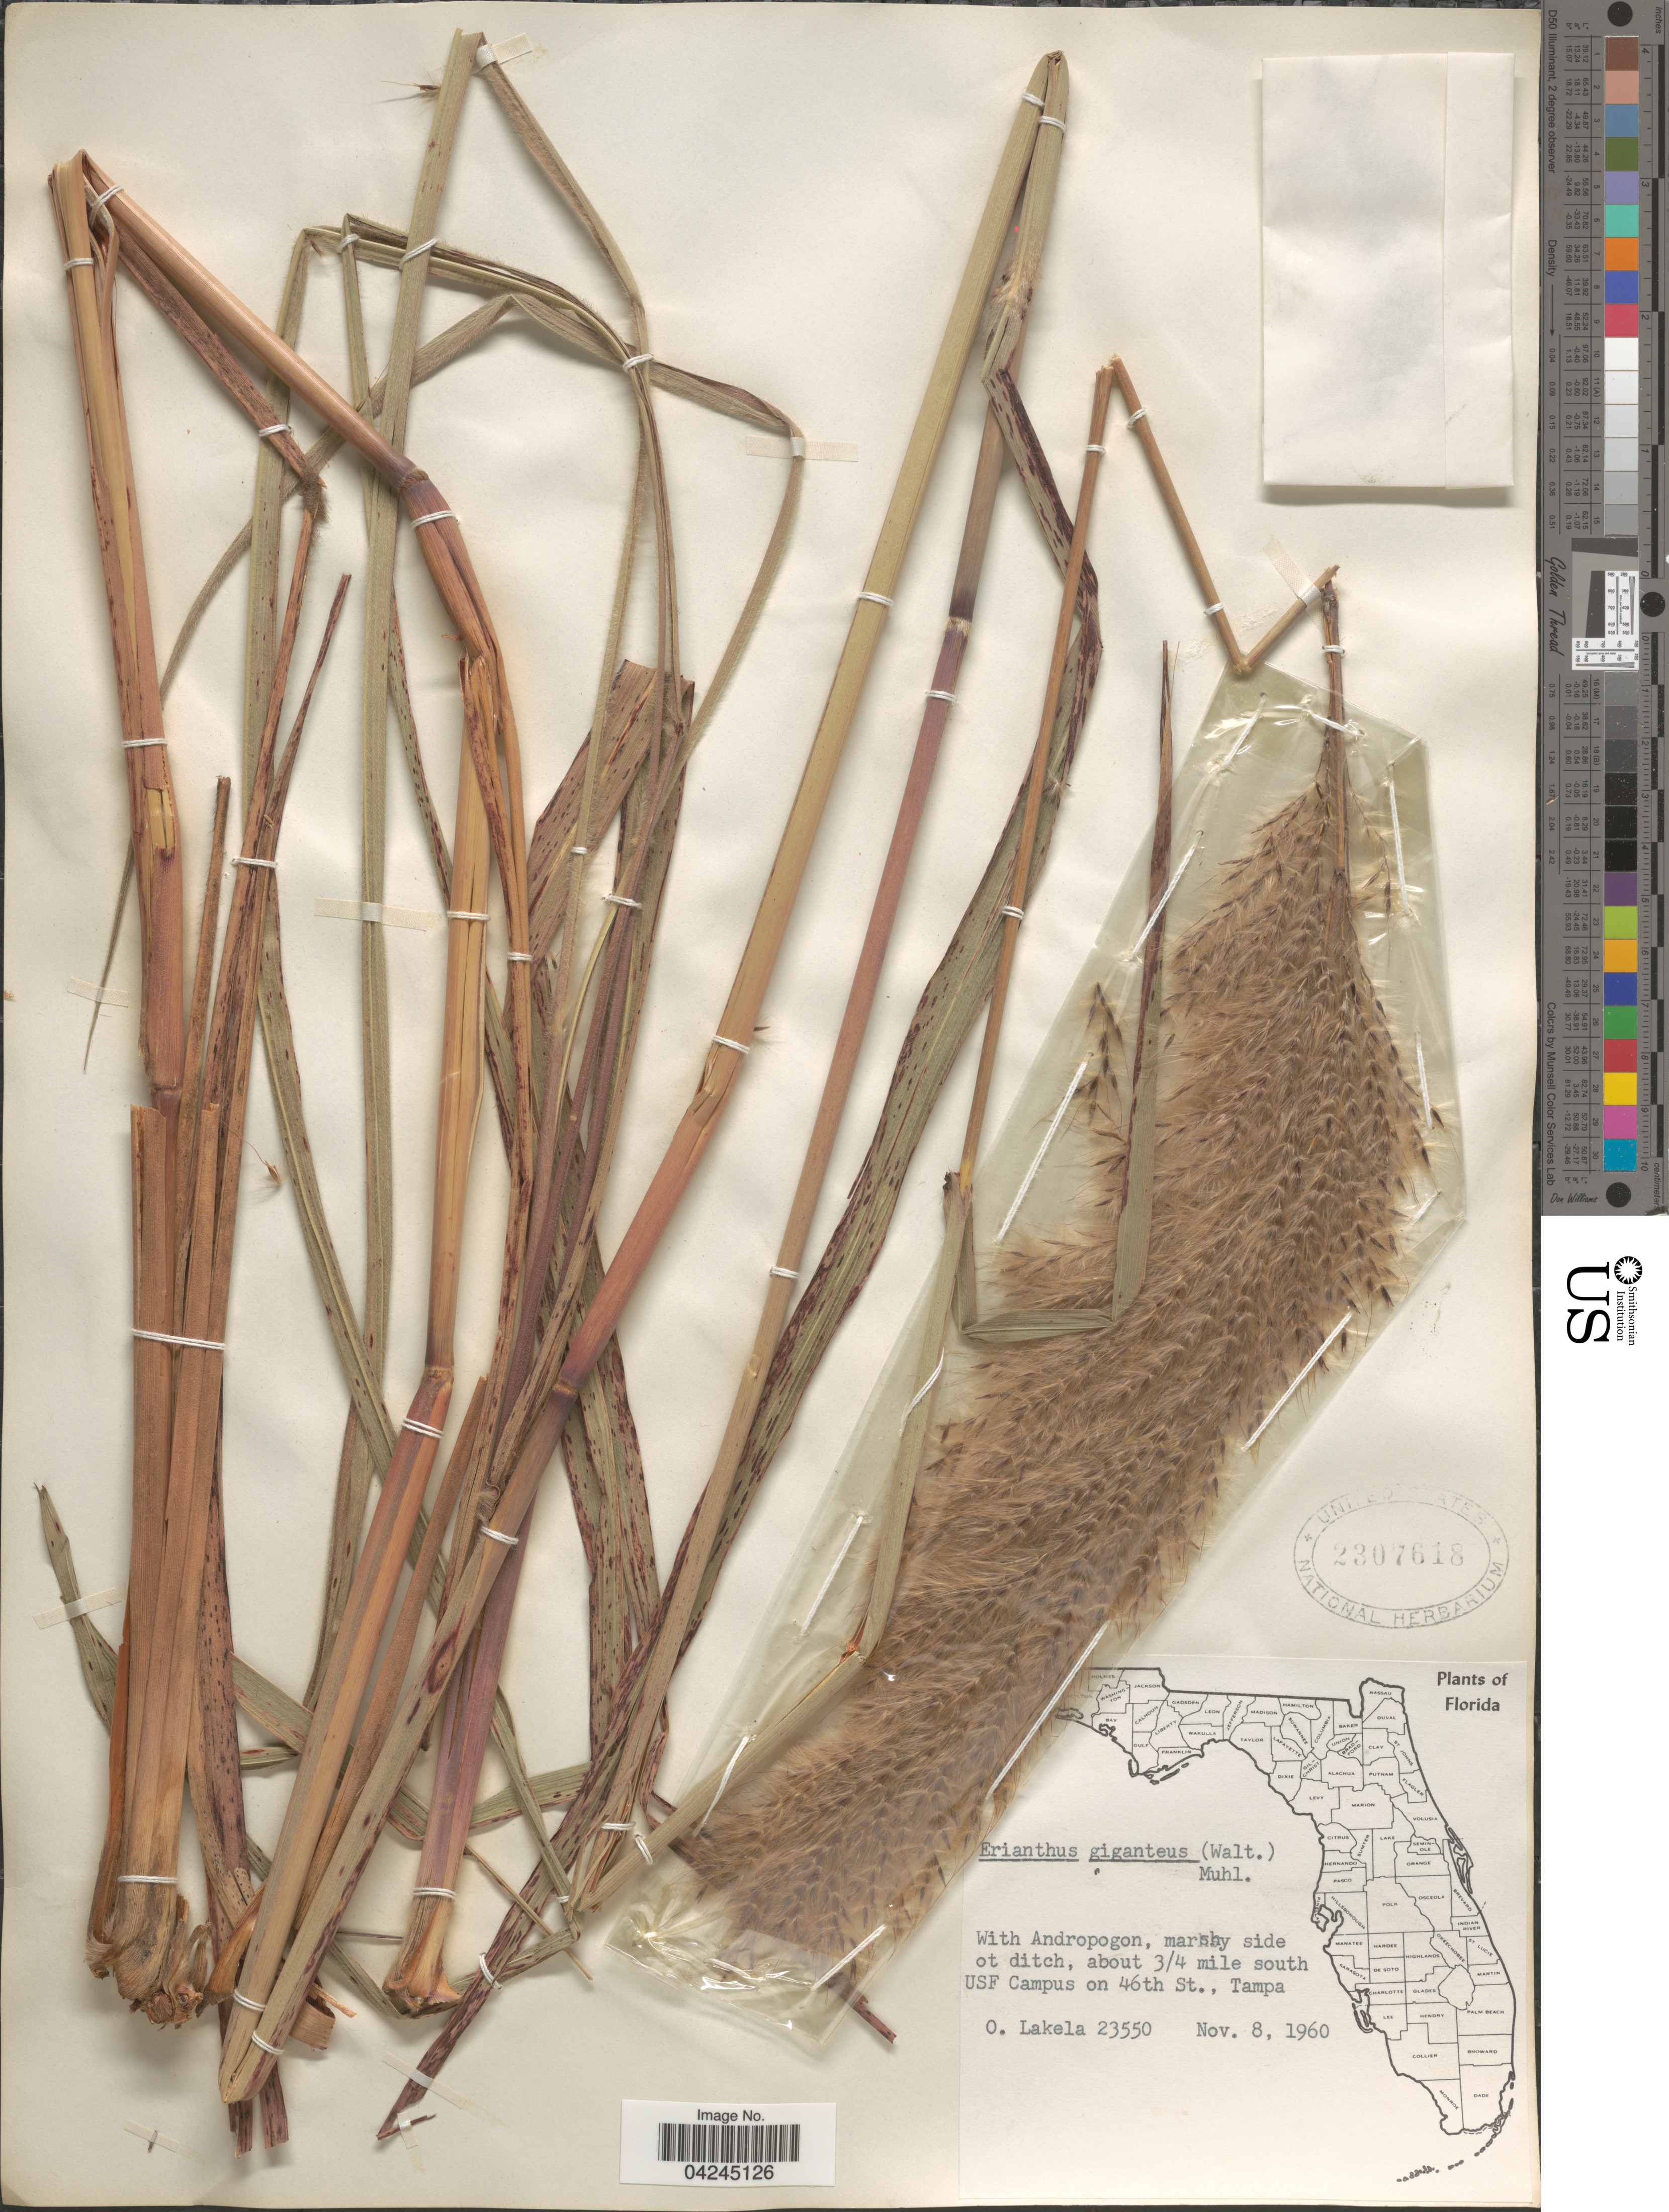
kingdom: Plantae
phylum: Tracheophyta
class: Liliopsida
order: Poales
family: Poaceae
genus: Erianthus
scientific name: Erianthus giganteus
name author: (Walter) P. Beauv.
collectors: O. Lakela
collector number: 23550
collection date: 1960-11-08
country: United States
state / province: Florida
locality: Marshy side of ditch, about 3/4 mile south USF Campus on 46th St., Tampa.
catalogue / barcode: US 2307618